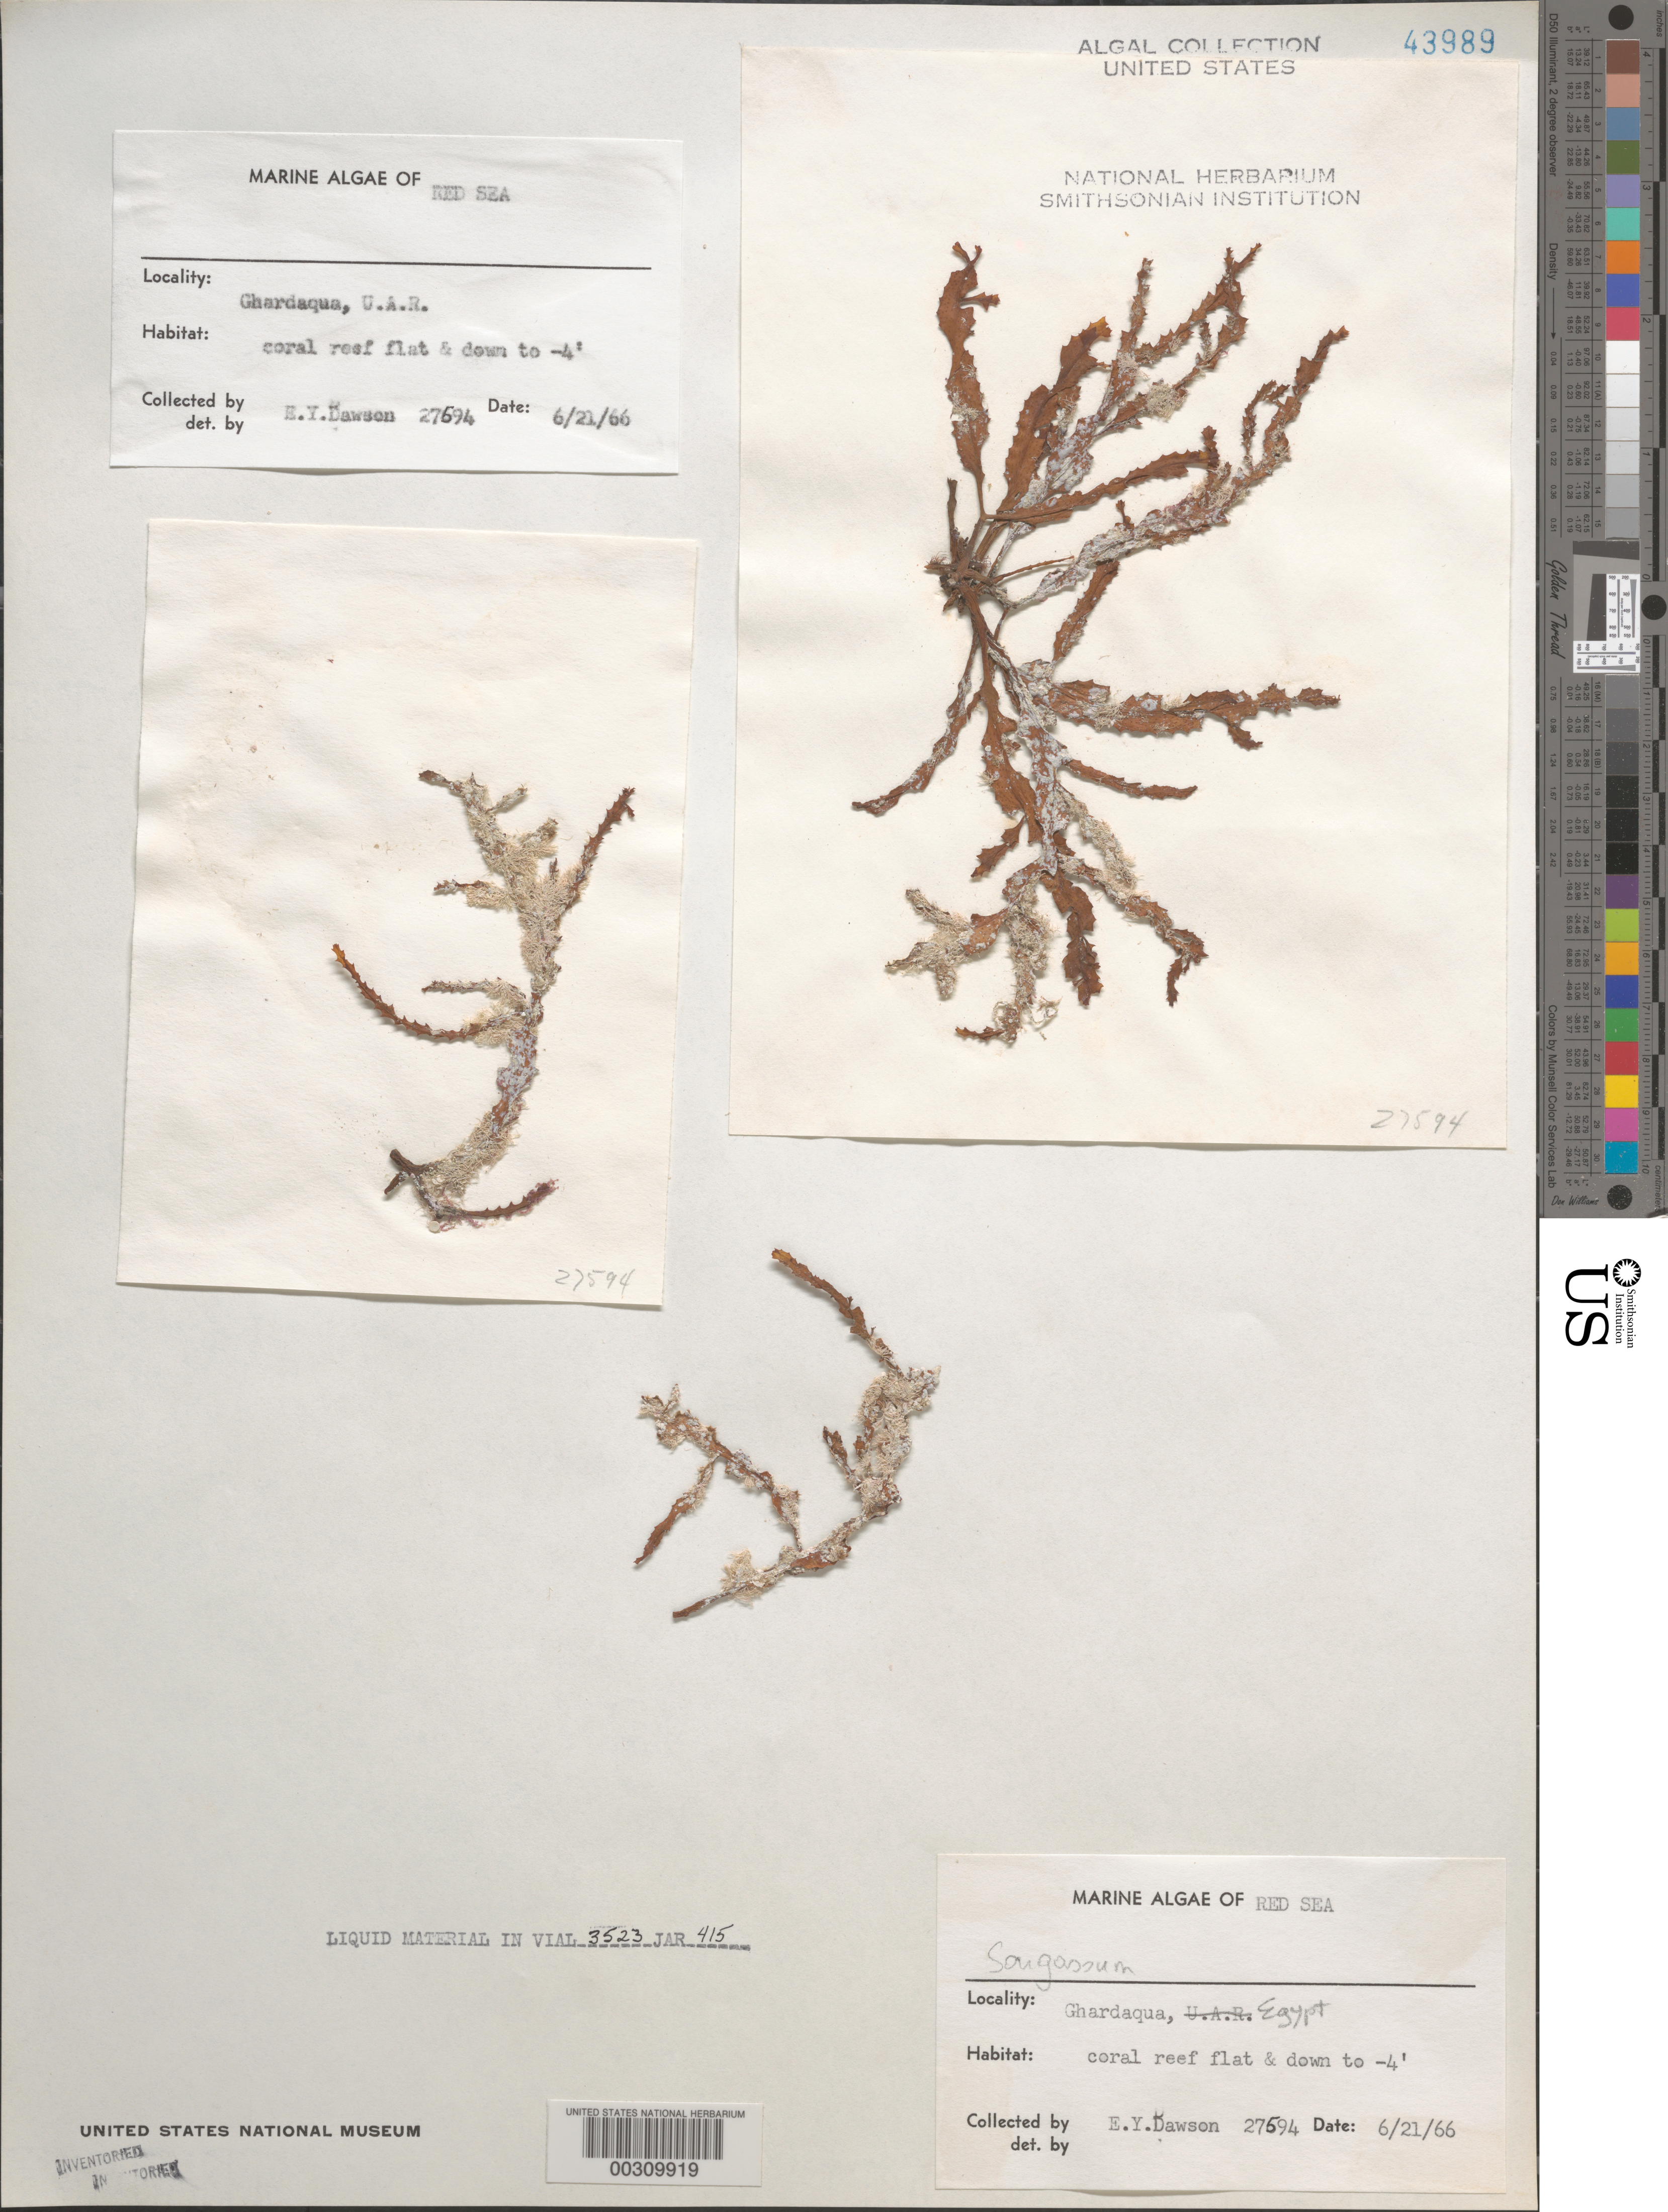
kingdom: Chromista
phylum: Ochrophyta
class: Phaeophyceae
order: Fucales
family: Sargassaceae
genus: Sargassum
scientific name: Sargassum sp.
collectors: E. Y. Dawson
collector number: EYD 27594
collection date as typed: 21 Jun 1966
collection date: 1966-06-21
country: Egypt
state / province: Al Bahr al Ahmar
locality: Ghardaqua, Red Sea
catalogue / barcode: US 43989